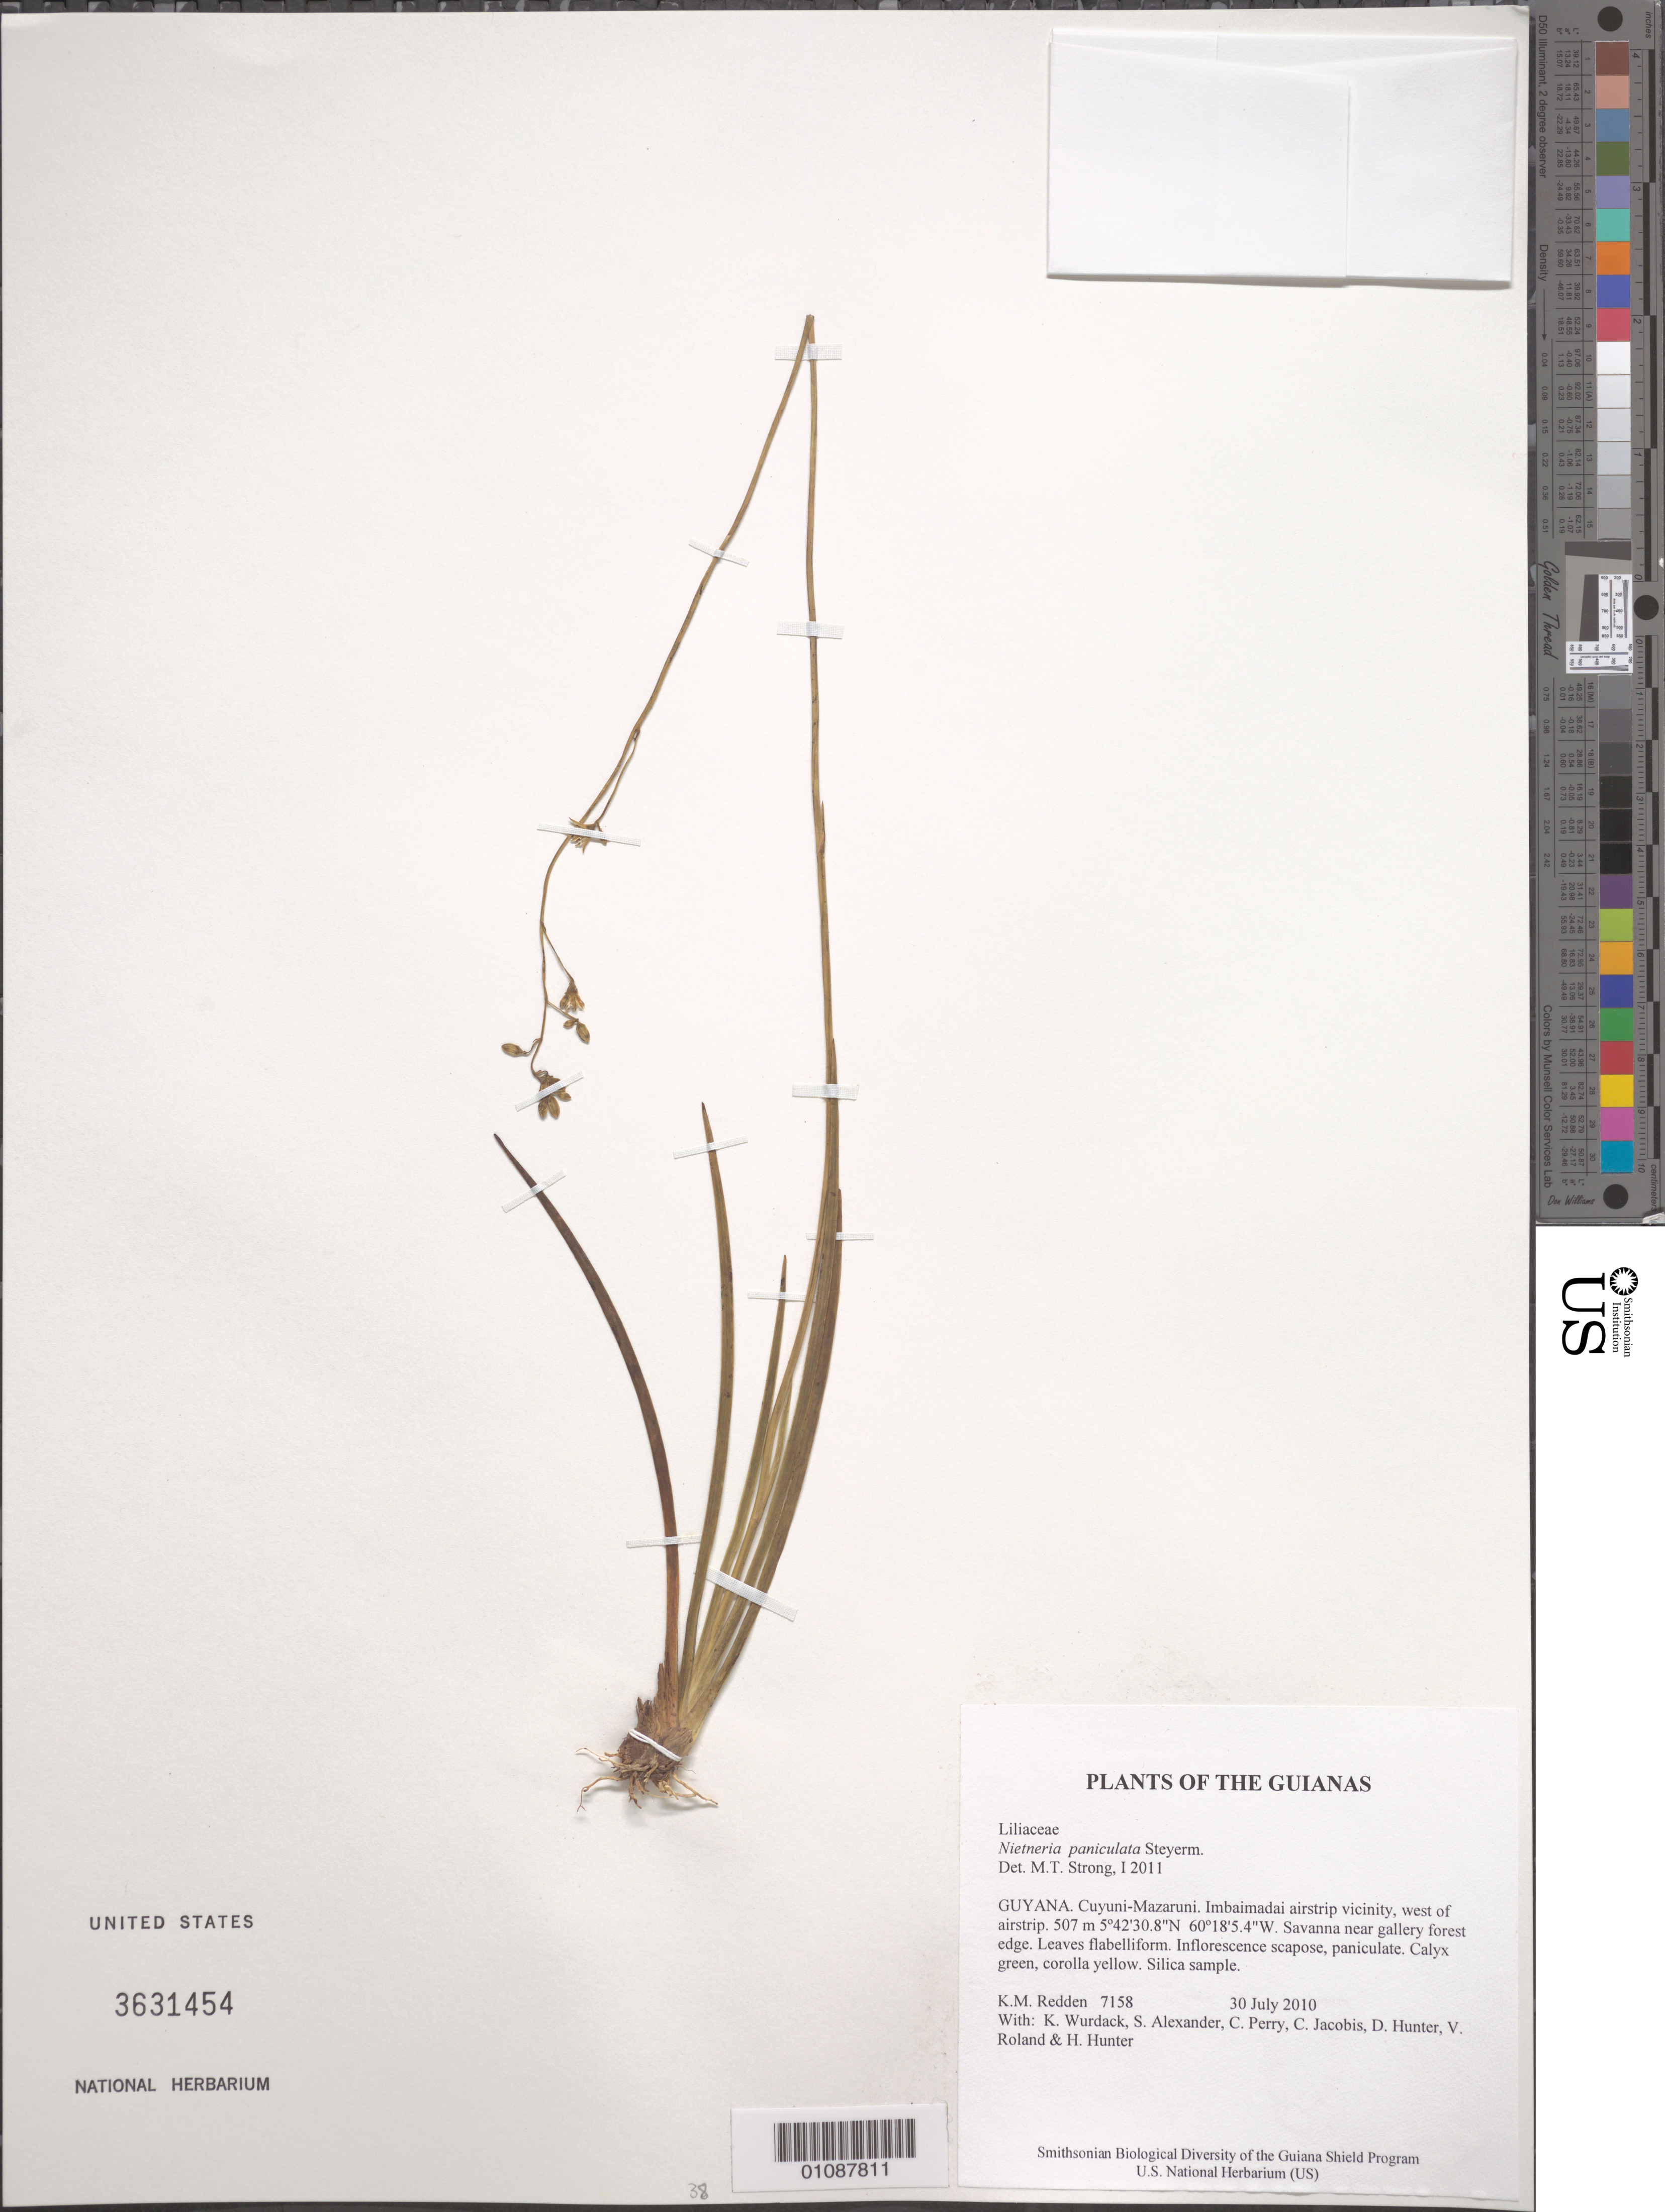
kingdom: Plantae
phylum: Tracheophyta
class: Liliopsida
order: Dioscoreales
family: Nartheciaceae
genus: Nietneria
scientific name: Nietneria paniculata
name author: Steyerm.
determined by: Strong, M. T., (US), Smithsonian Institution - National Museum of Natural History (UNITED STATES)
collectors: K. M. Redden, K. Wurdack, S. N. Alexander, C. Perry, C. Jacobis, D. Hunter, V. Roland & H. Hunter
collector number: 7158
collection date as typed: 30 July 2010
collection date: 2010-07-30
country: Guyana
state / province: Cuyuni-Mazaruni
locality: Imbaimadai airstrip vicinity, west of airstrip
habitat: Savanna near gallery forest edge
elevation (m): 507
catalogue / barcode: US 3631454